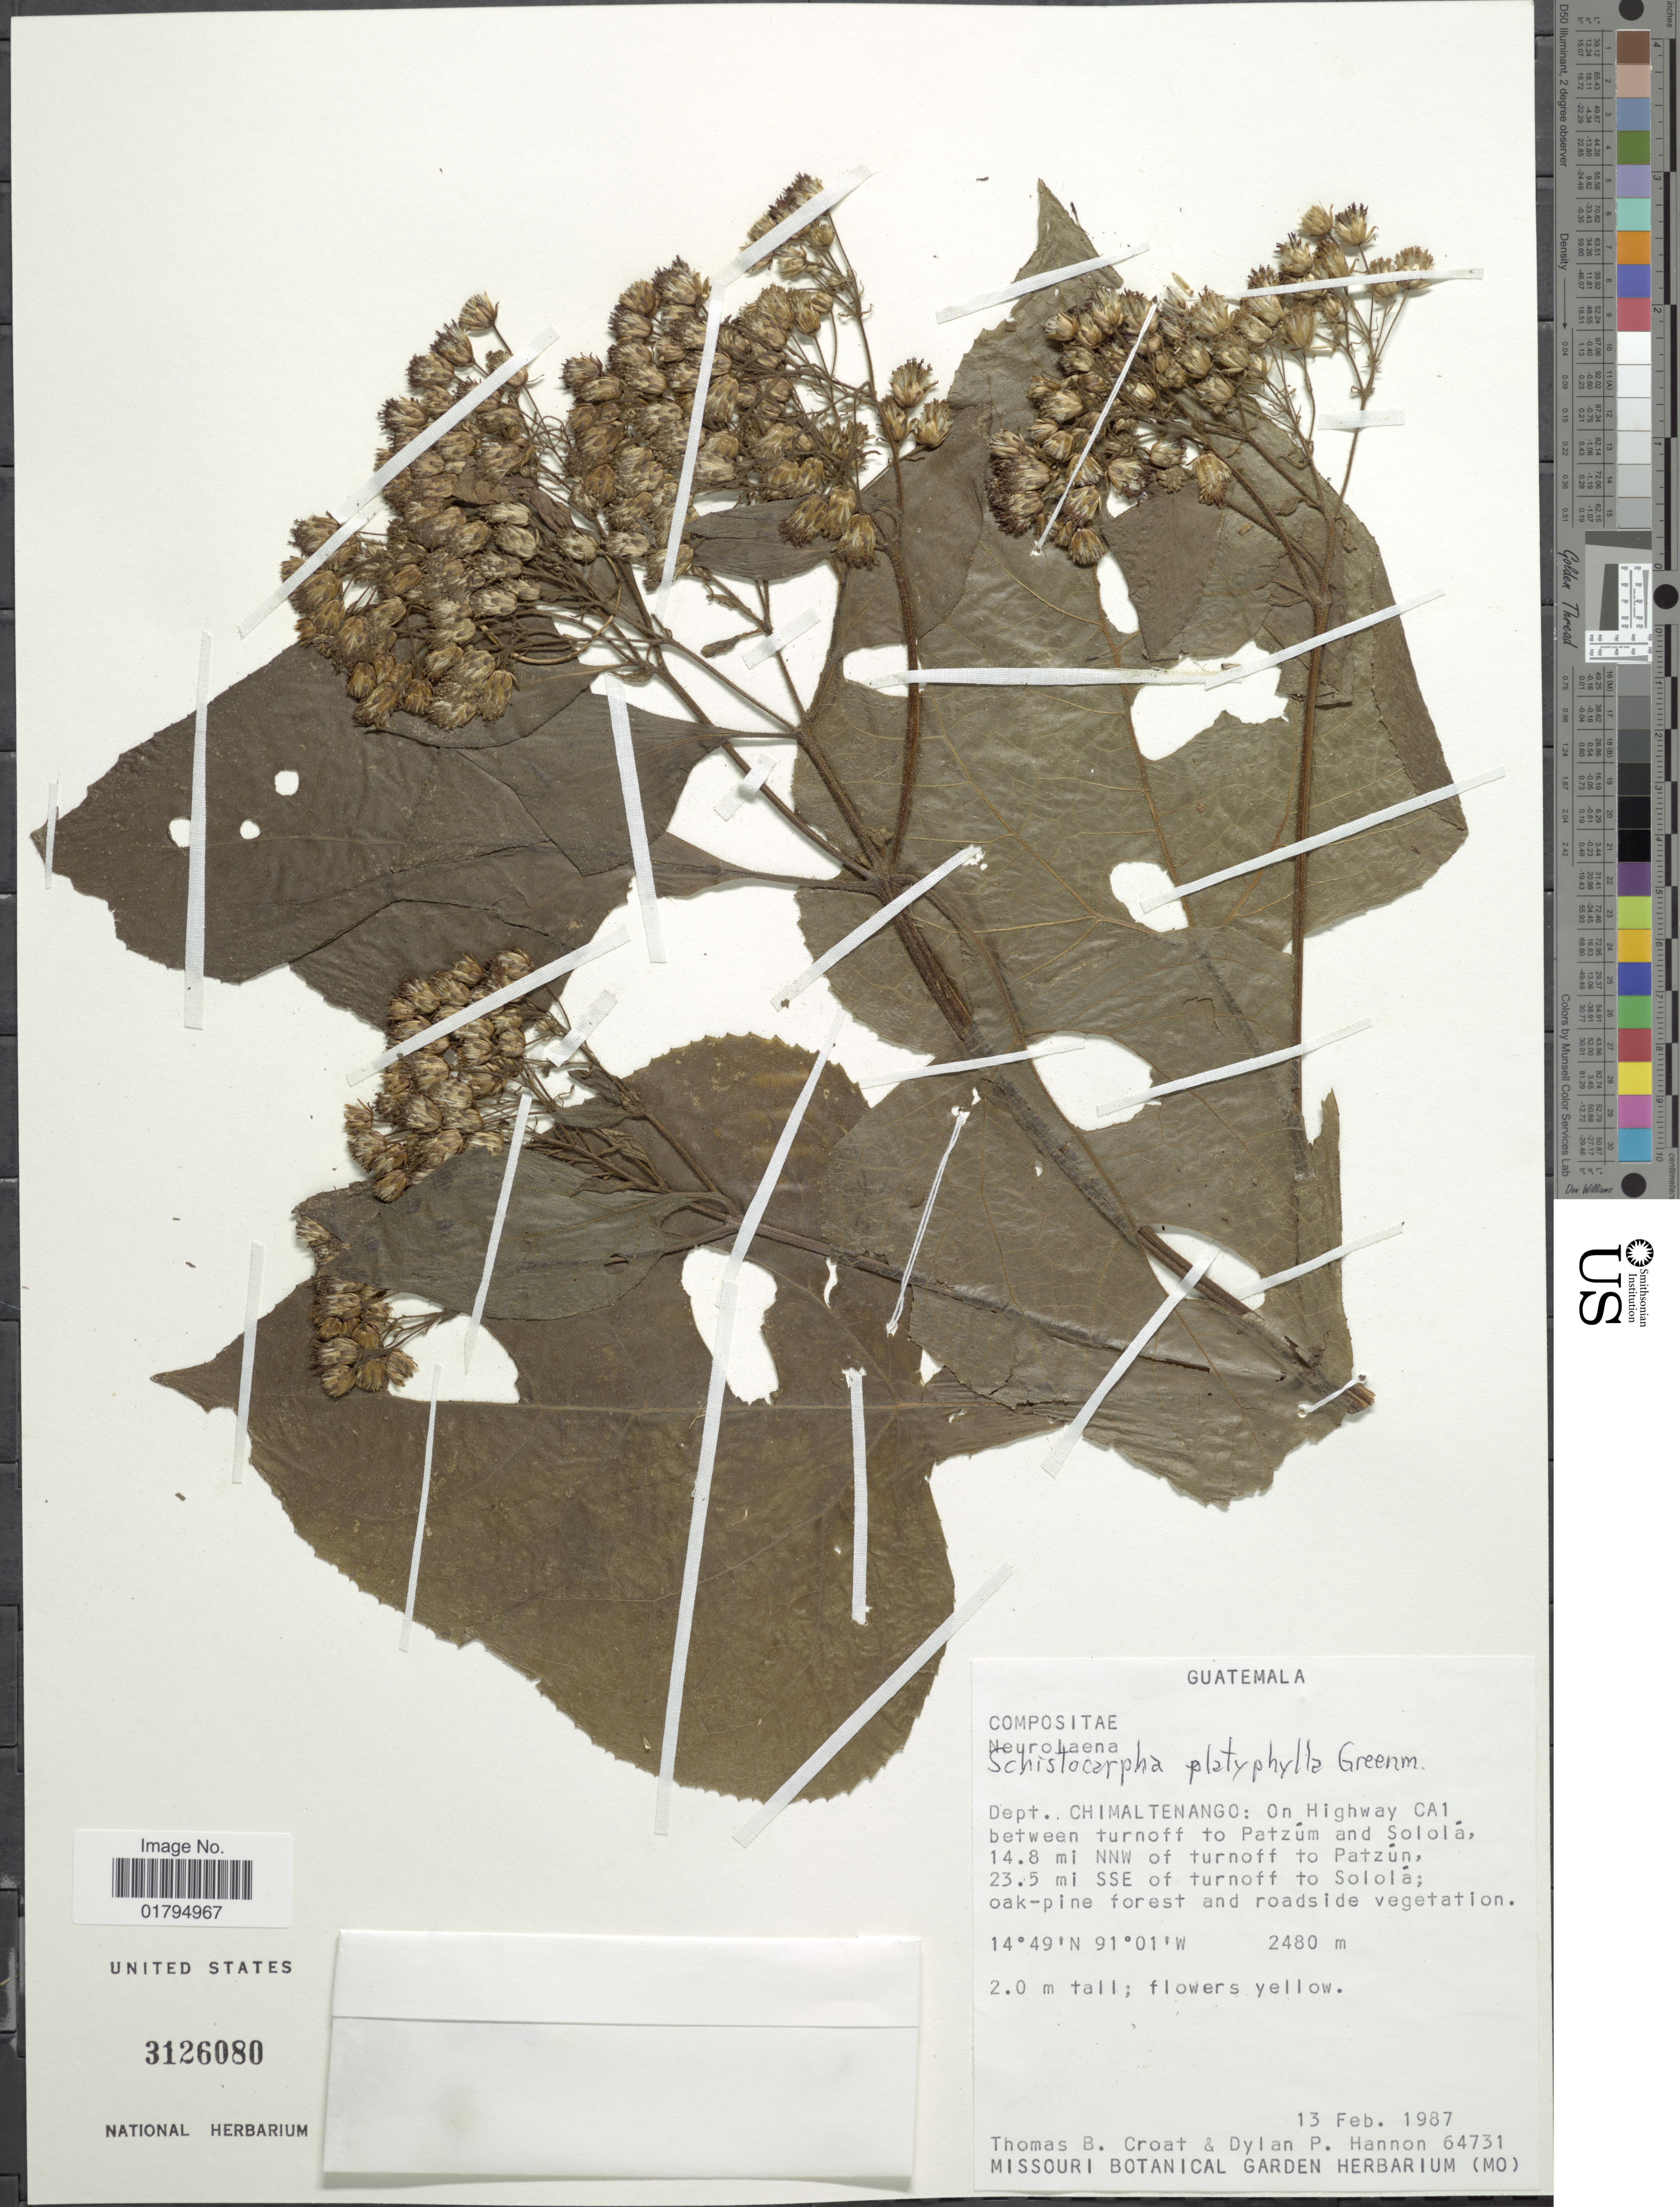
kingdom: Plantae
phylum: Tracheophyta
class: Magnoliopsida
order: Asterales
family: Asteraceae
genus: Schistocarpha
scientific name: Schistocarpha platyphylla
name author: Greenm.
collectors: T. B. Croat & D. Hannon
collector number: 64731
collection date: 1987-02-13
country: Guatemala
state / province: Chimaltenango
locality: On Highway CA1, between turnoff to Patzum and Solola, 14.8 mi. NNW of turnoff to Patzun, 23.5 mi SSE of turnoff to Solola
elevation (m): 2480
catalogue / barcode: US 3126080